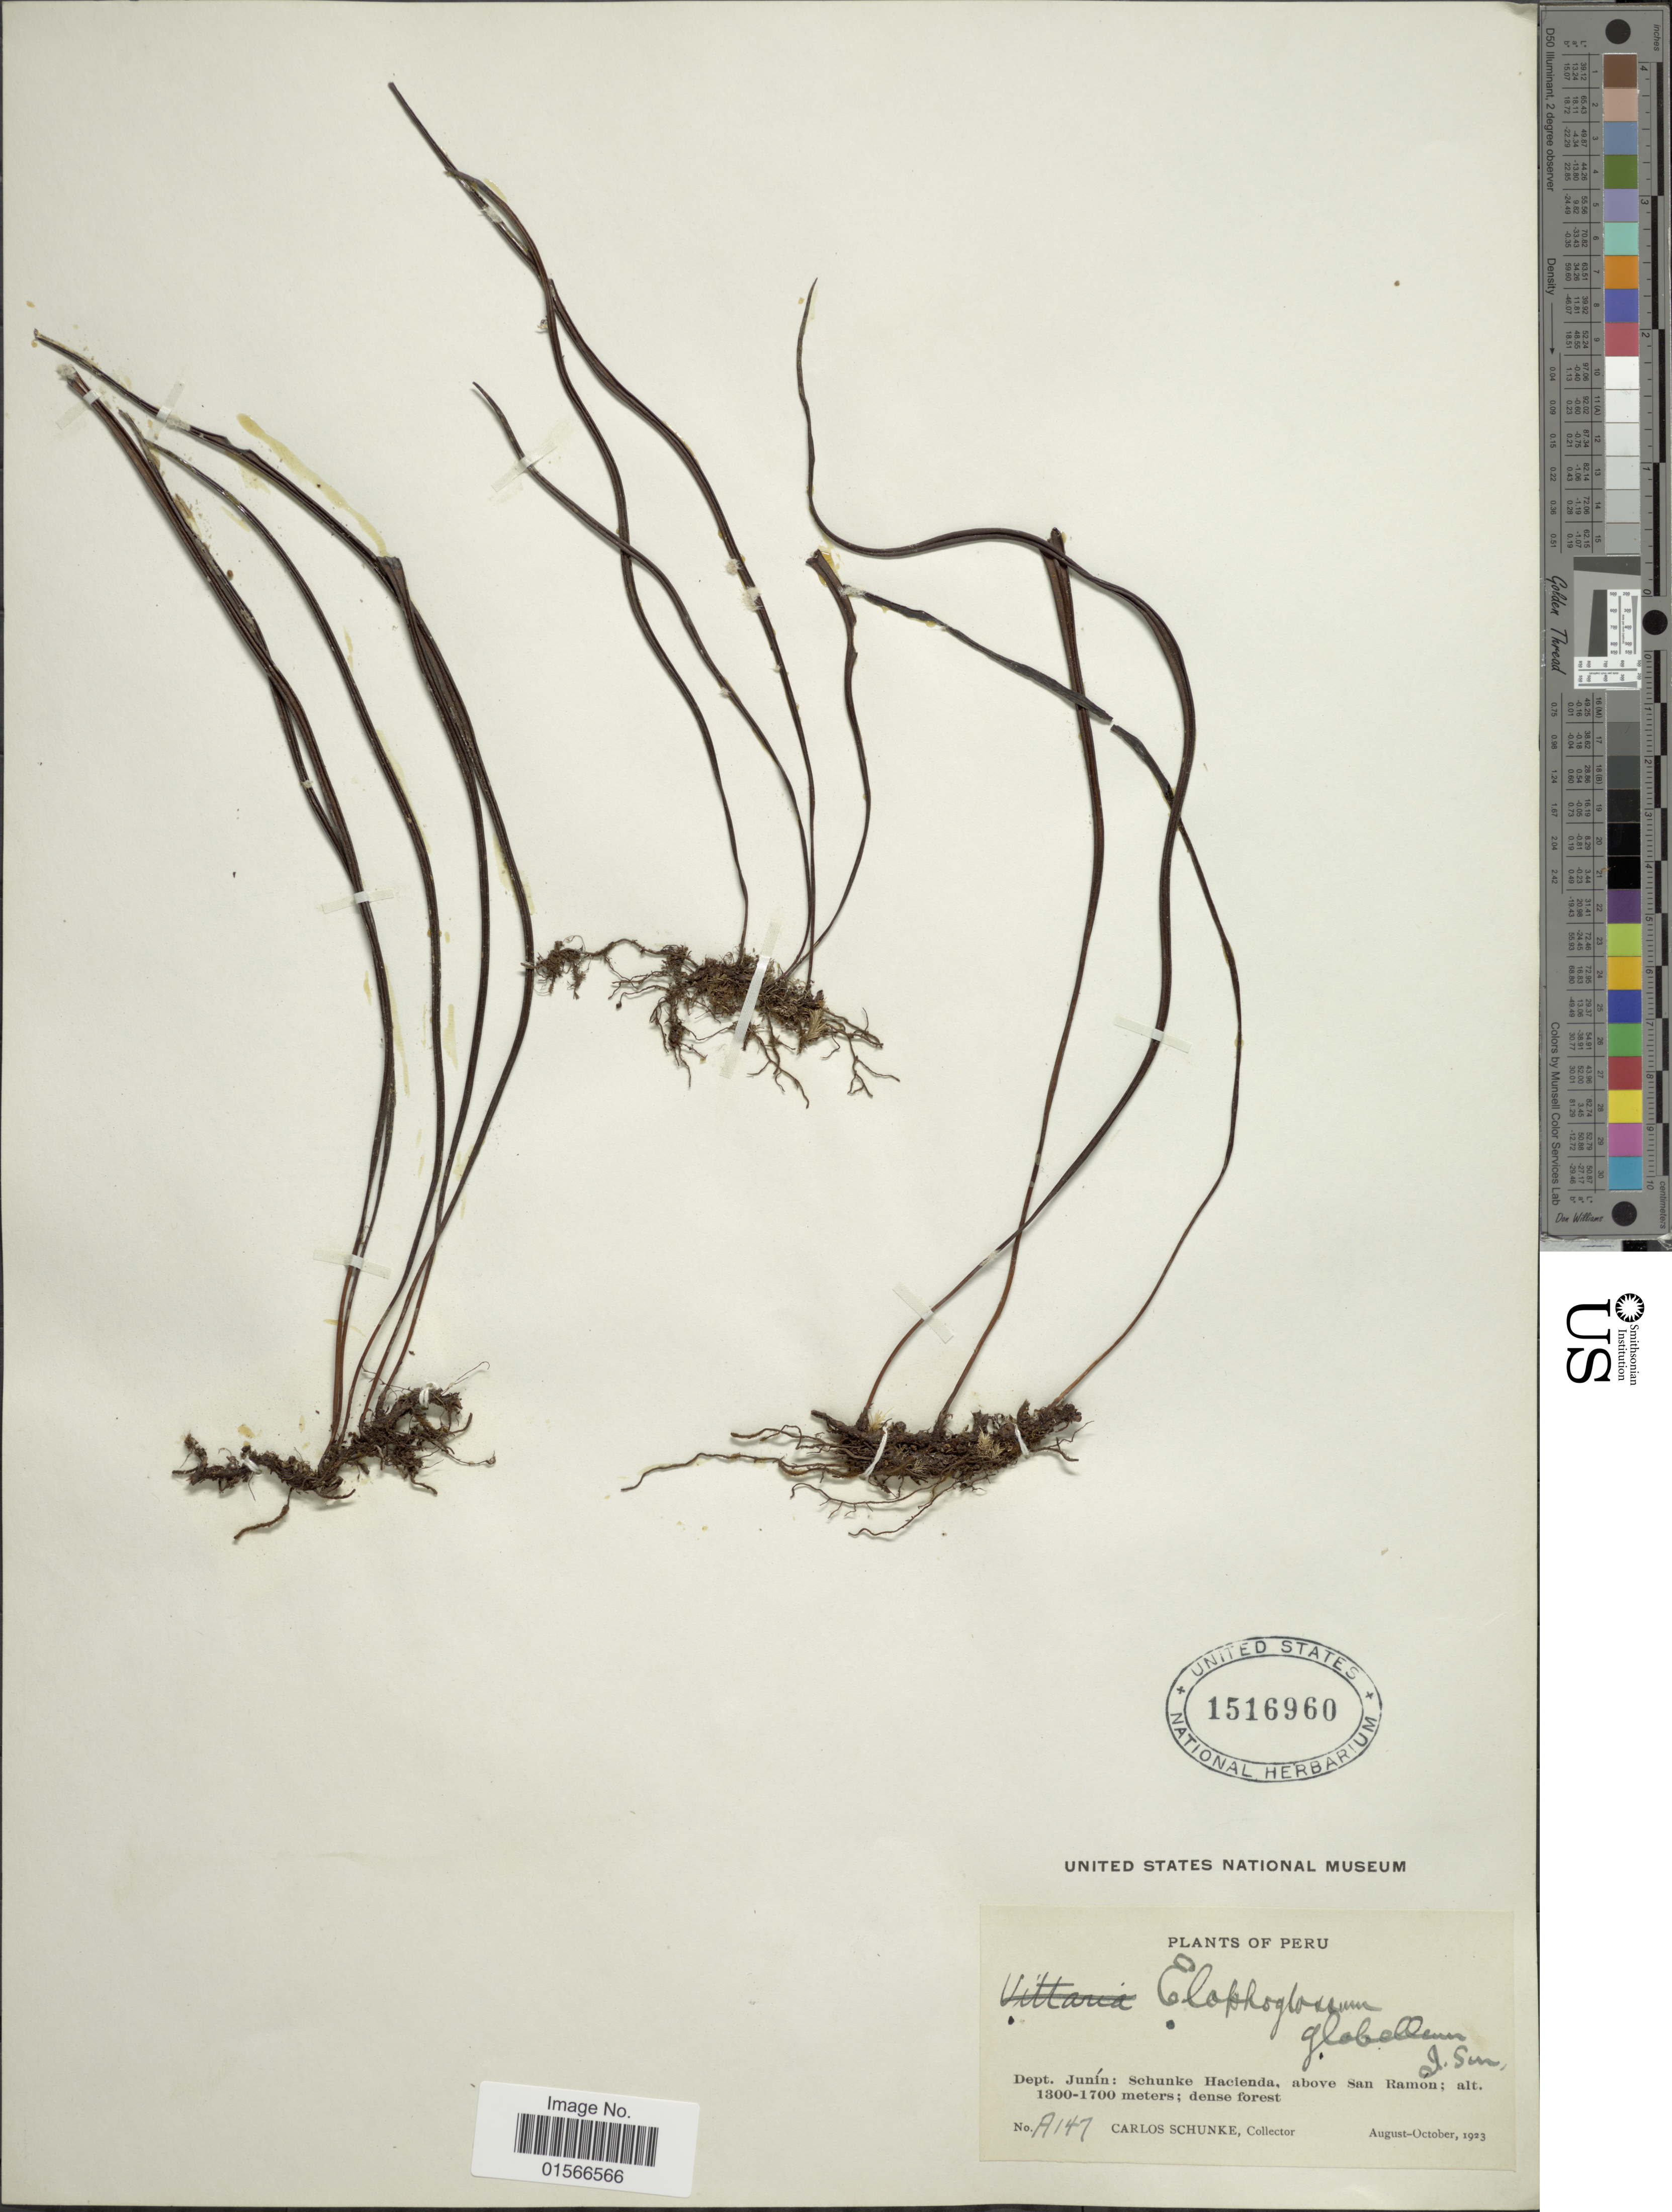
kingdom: Plantae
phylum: Tracheophyta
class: Polypodiopsida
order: Polypodiales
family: Dryopteridaceae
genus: Elaphoglossum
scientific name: Elaphoglossum glabellum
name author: J. Sm.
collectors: C. Schunke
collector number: A147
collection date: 1923-08/1923-10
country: Peru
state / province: Junín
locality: Dept. Junín: Schunke Hacienda, above San Ramon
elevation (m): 1300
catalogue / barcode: US 1516960